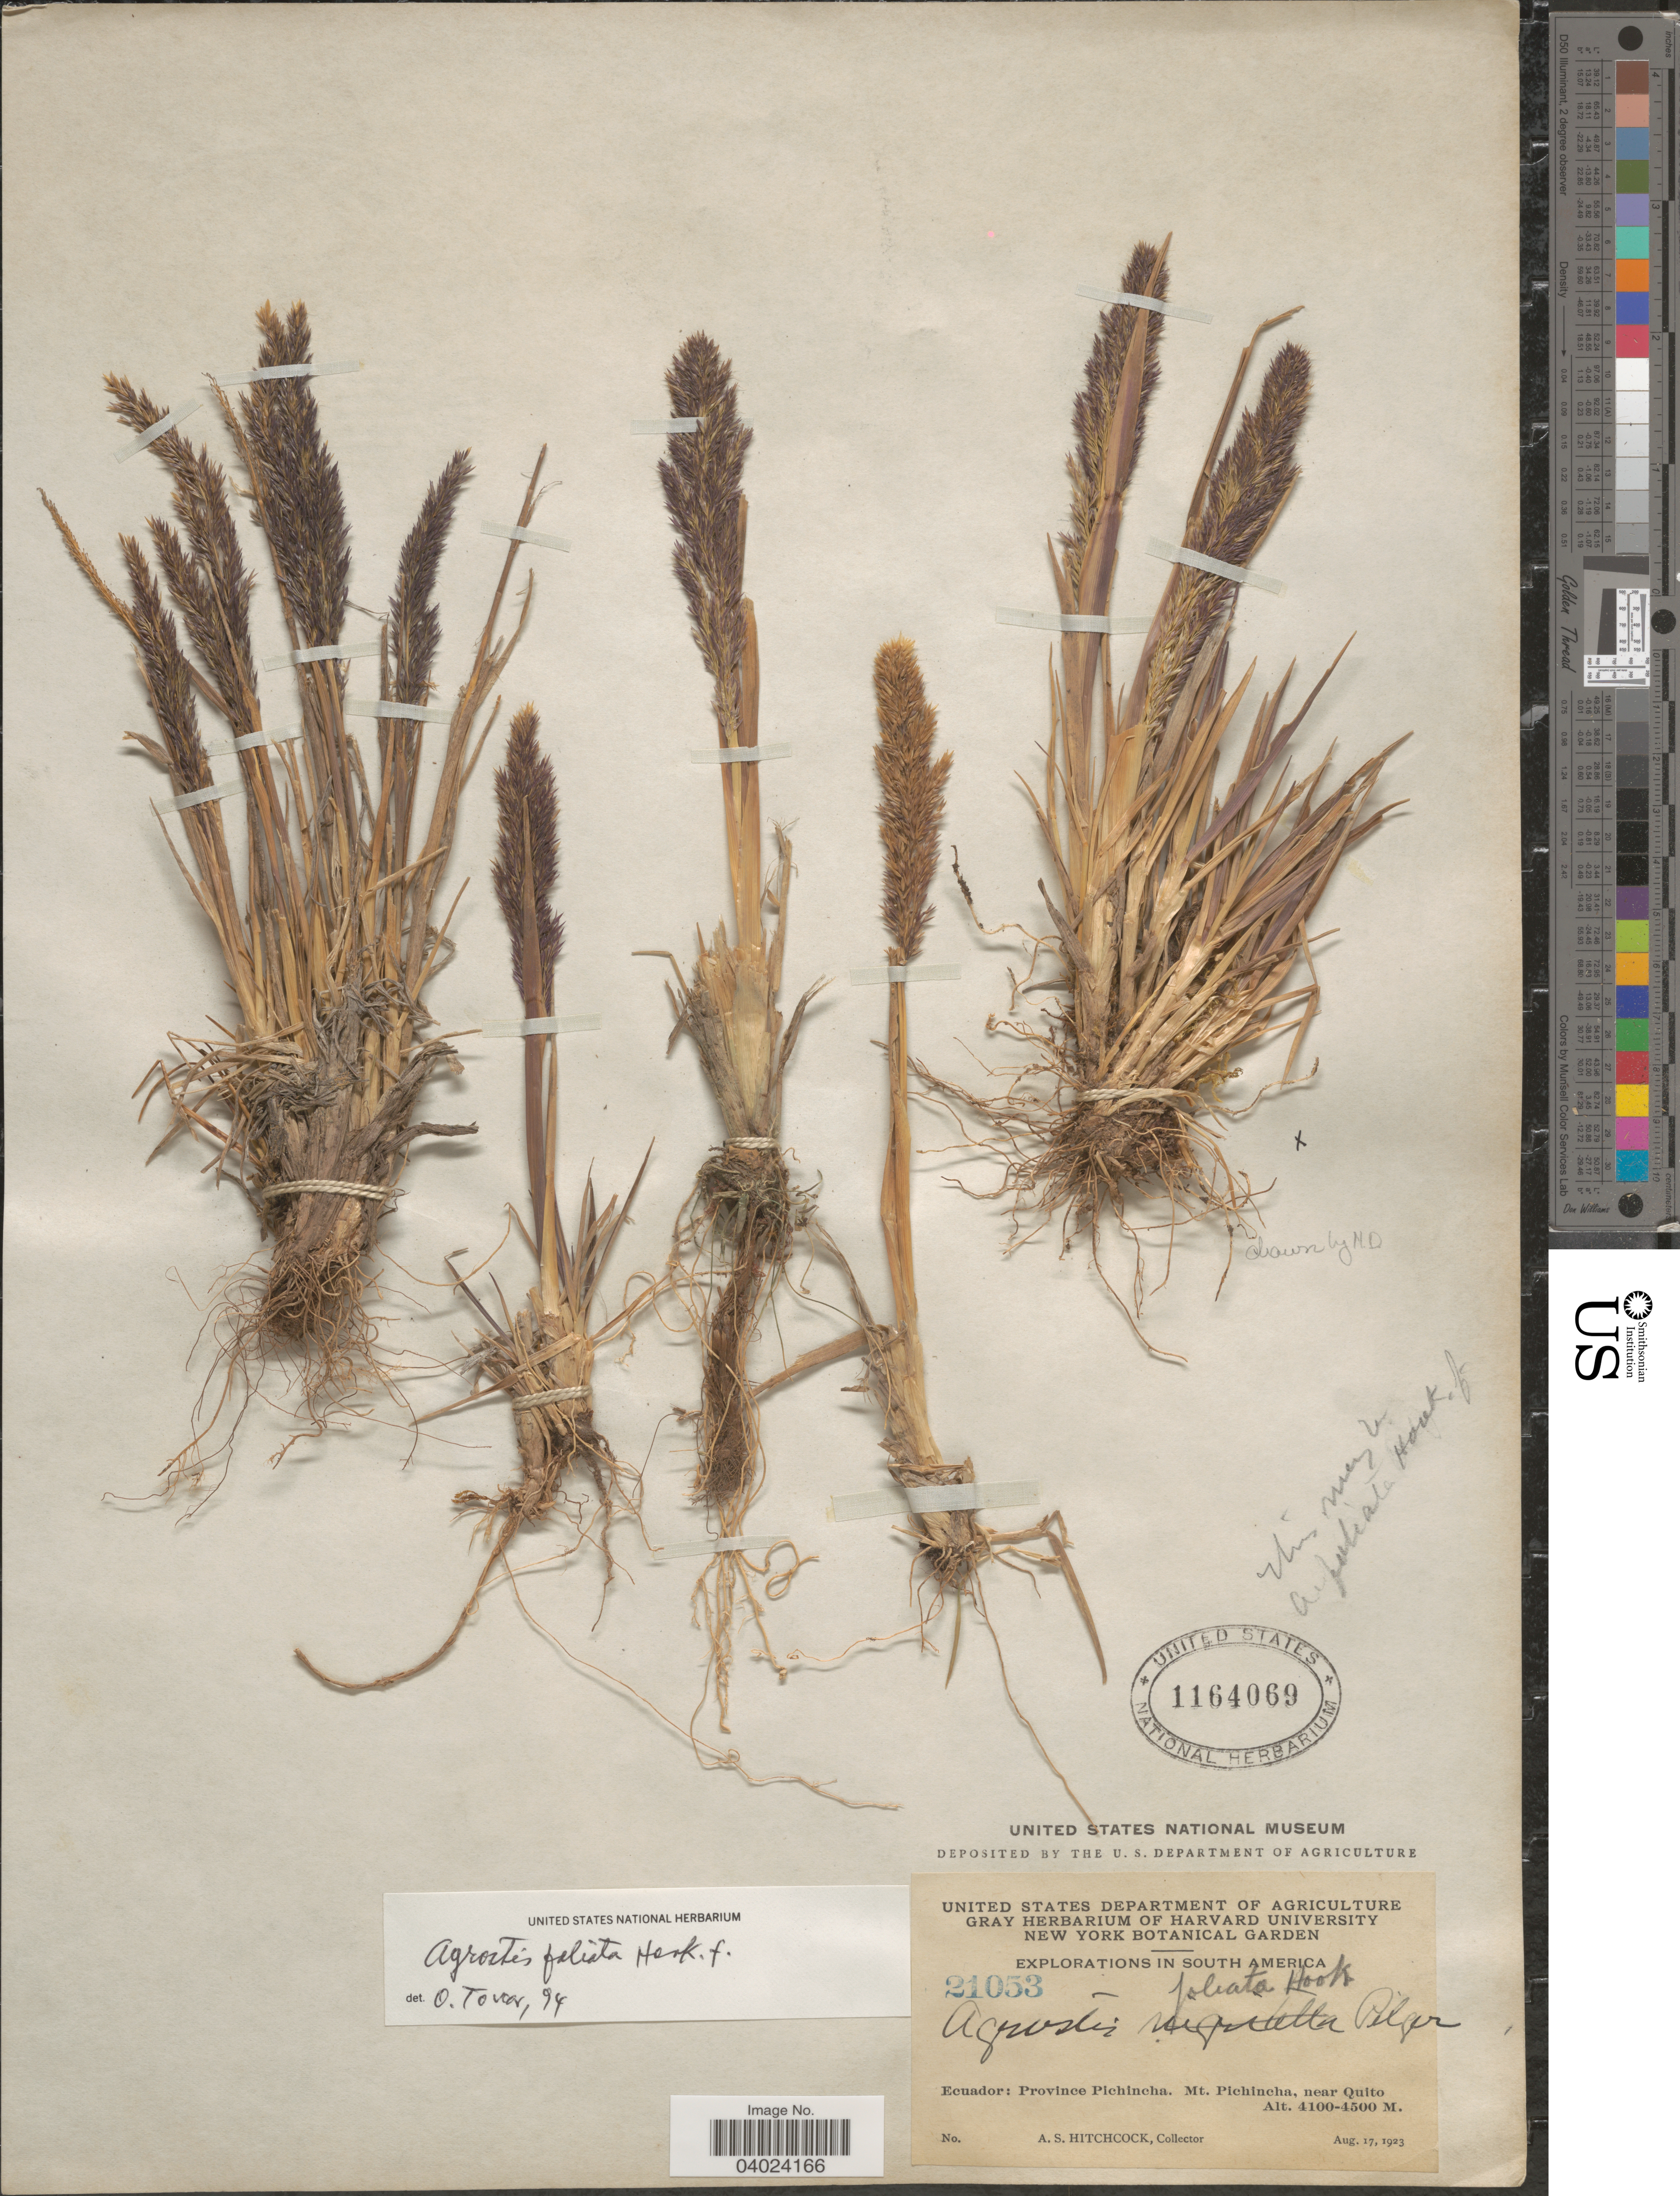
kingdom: Plantae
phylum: Tracheophyta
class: Liliopsida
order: Poales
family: Poaceae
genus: Agrostis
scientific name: Agrostis foliata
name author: Hook. f.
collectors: A. S. Hitchcock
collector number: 21053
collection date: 1923-08-17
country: Ecuador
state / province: Pichincha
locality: Mt. Pichincha, near Quito.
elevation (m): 4100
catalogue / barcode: US 1164069